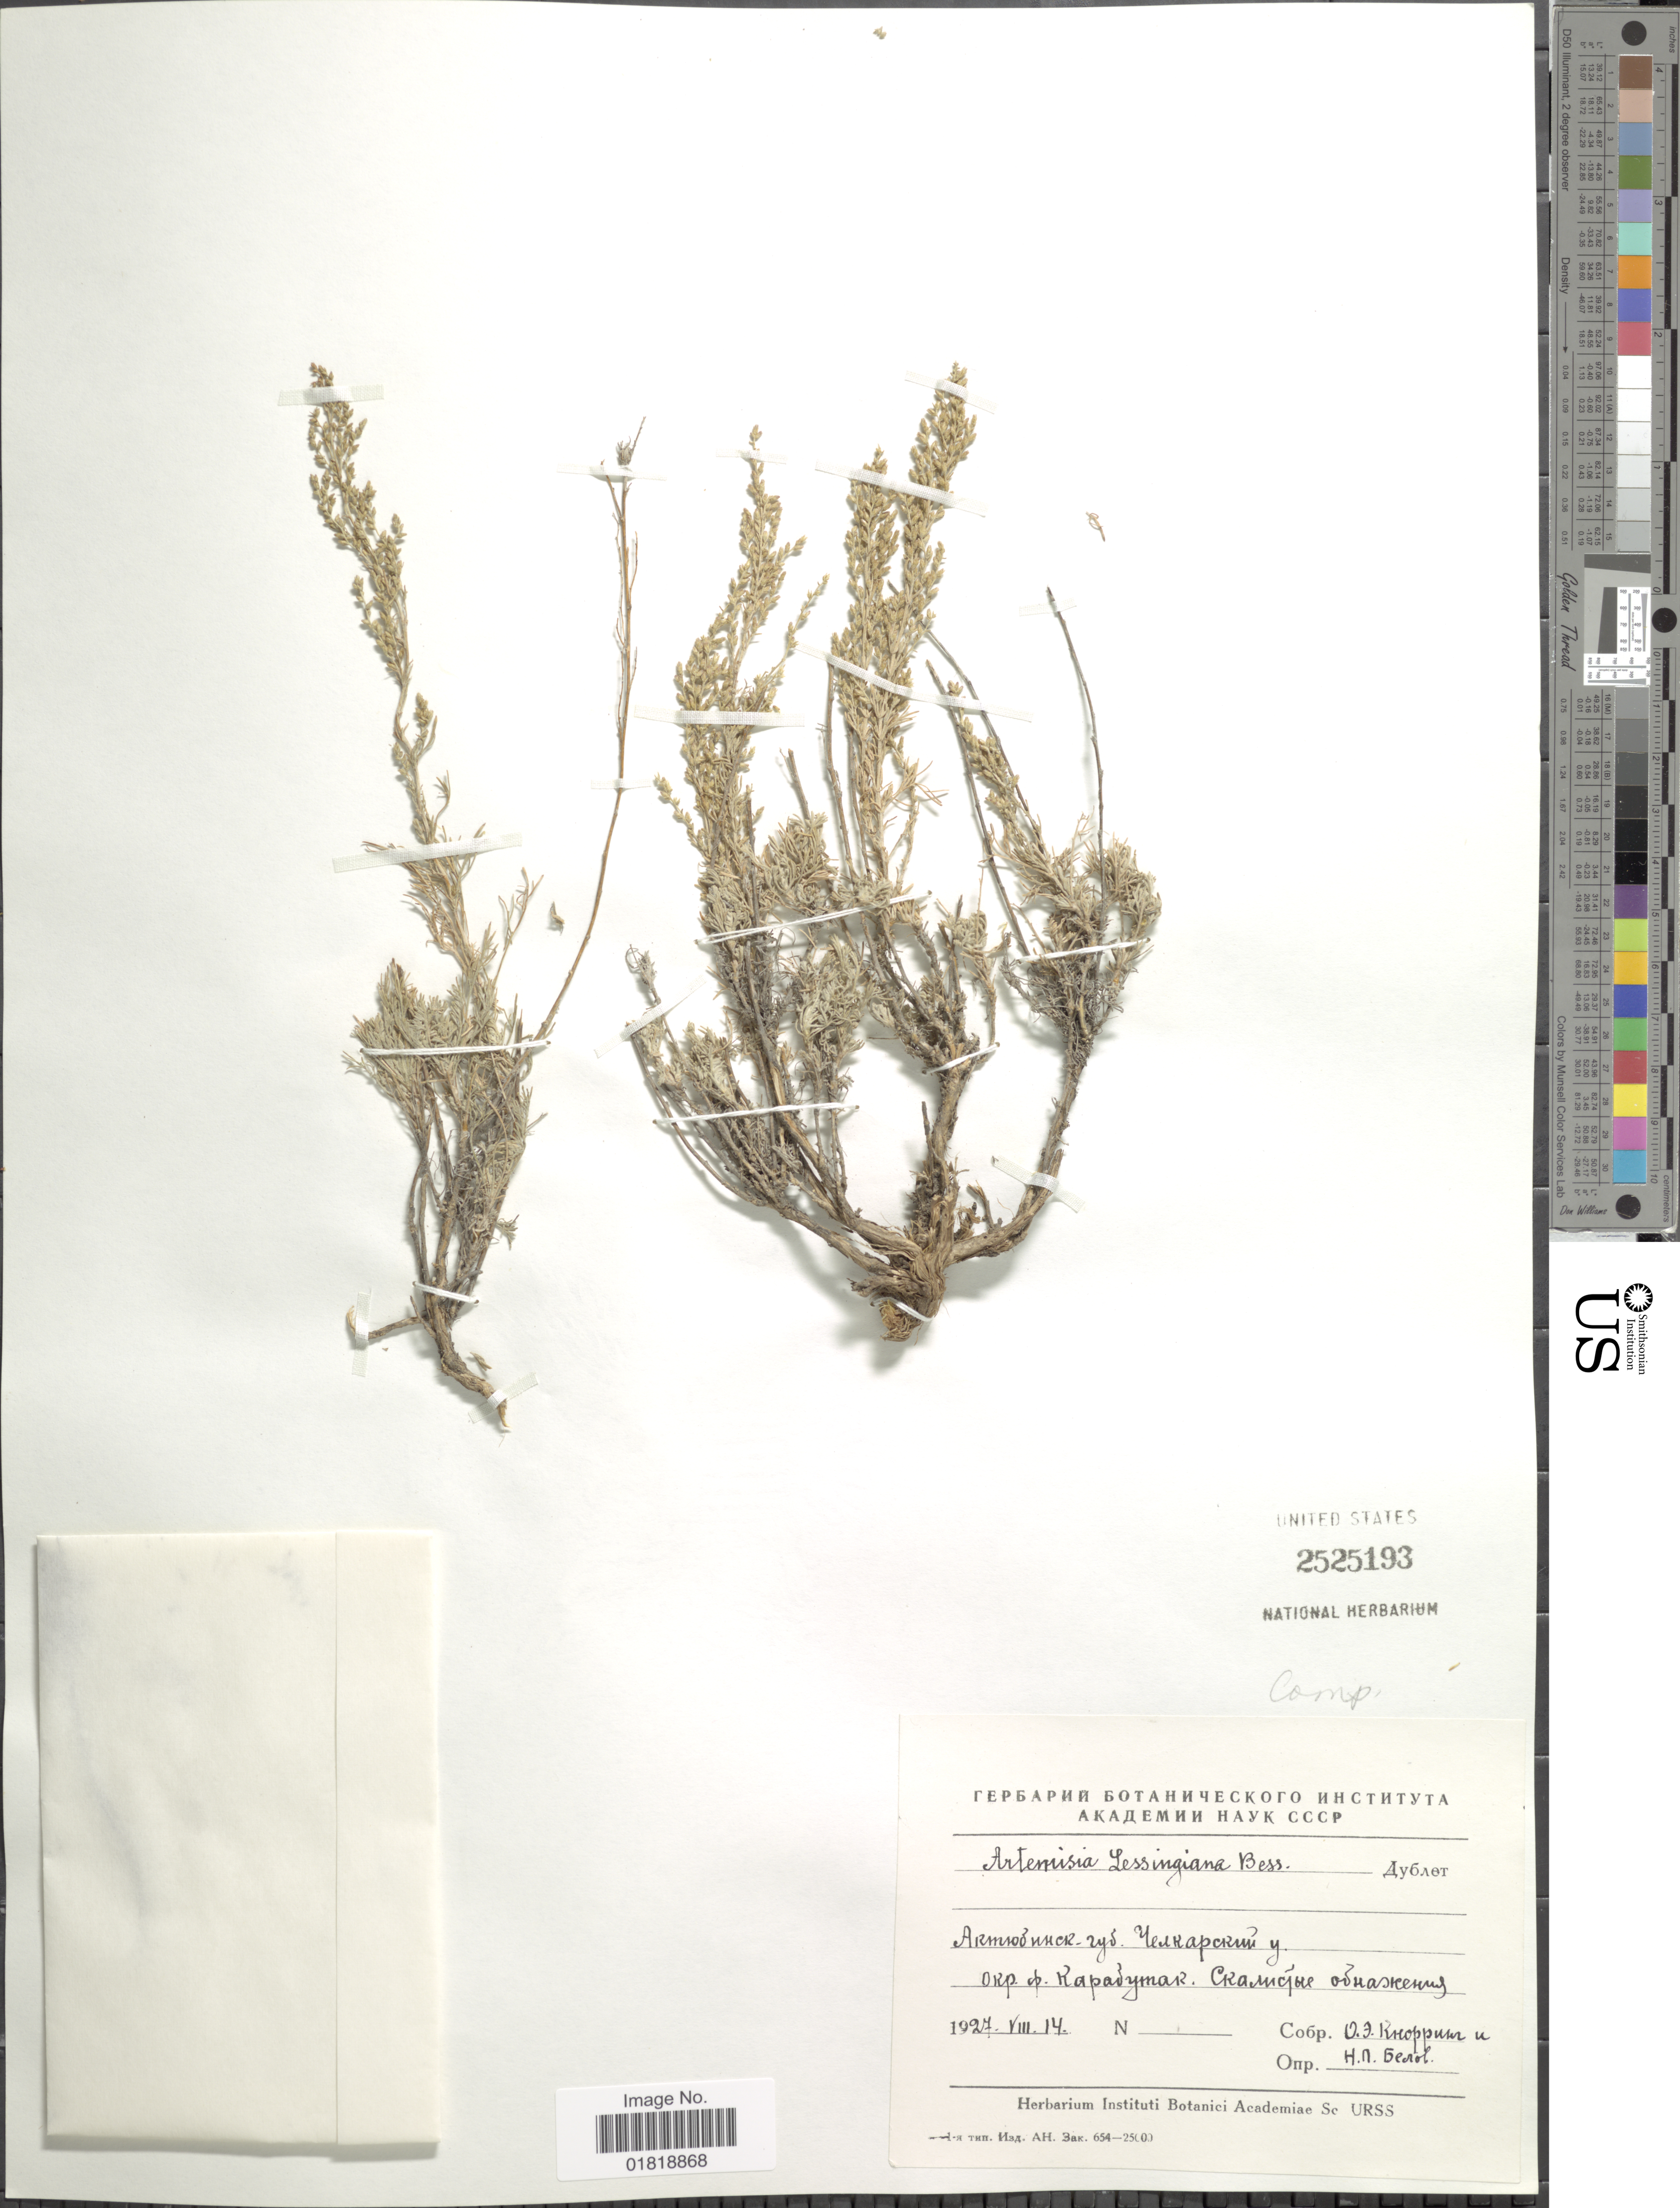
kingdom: Plantae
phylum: Tracheophyta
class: Magnoliopsida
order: Asterales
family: Asteraceae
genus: Artemisia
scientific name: Artemisia lessingiana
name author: Besser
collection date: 1927-08-14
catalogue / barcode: US 2525193